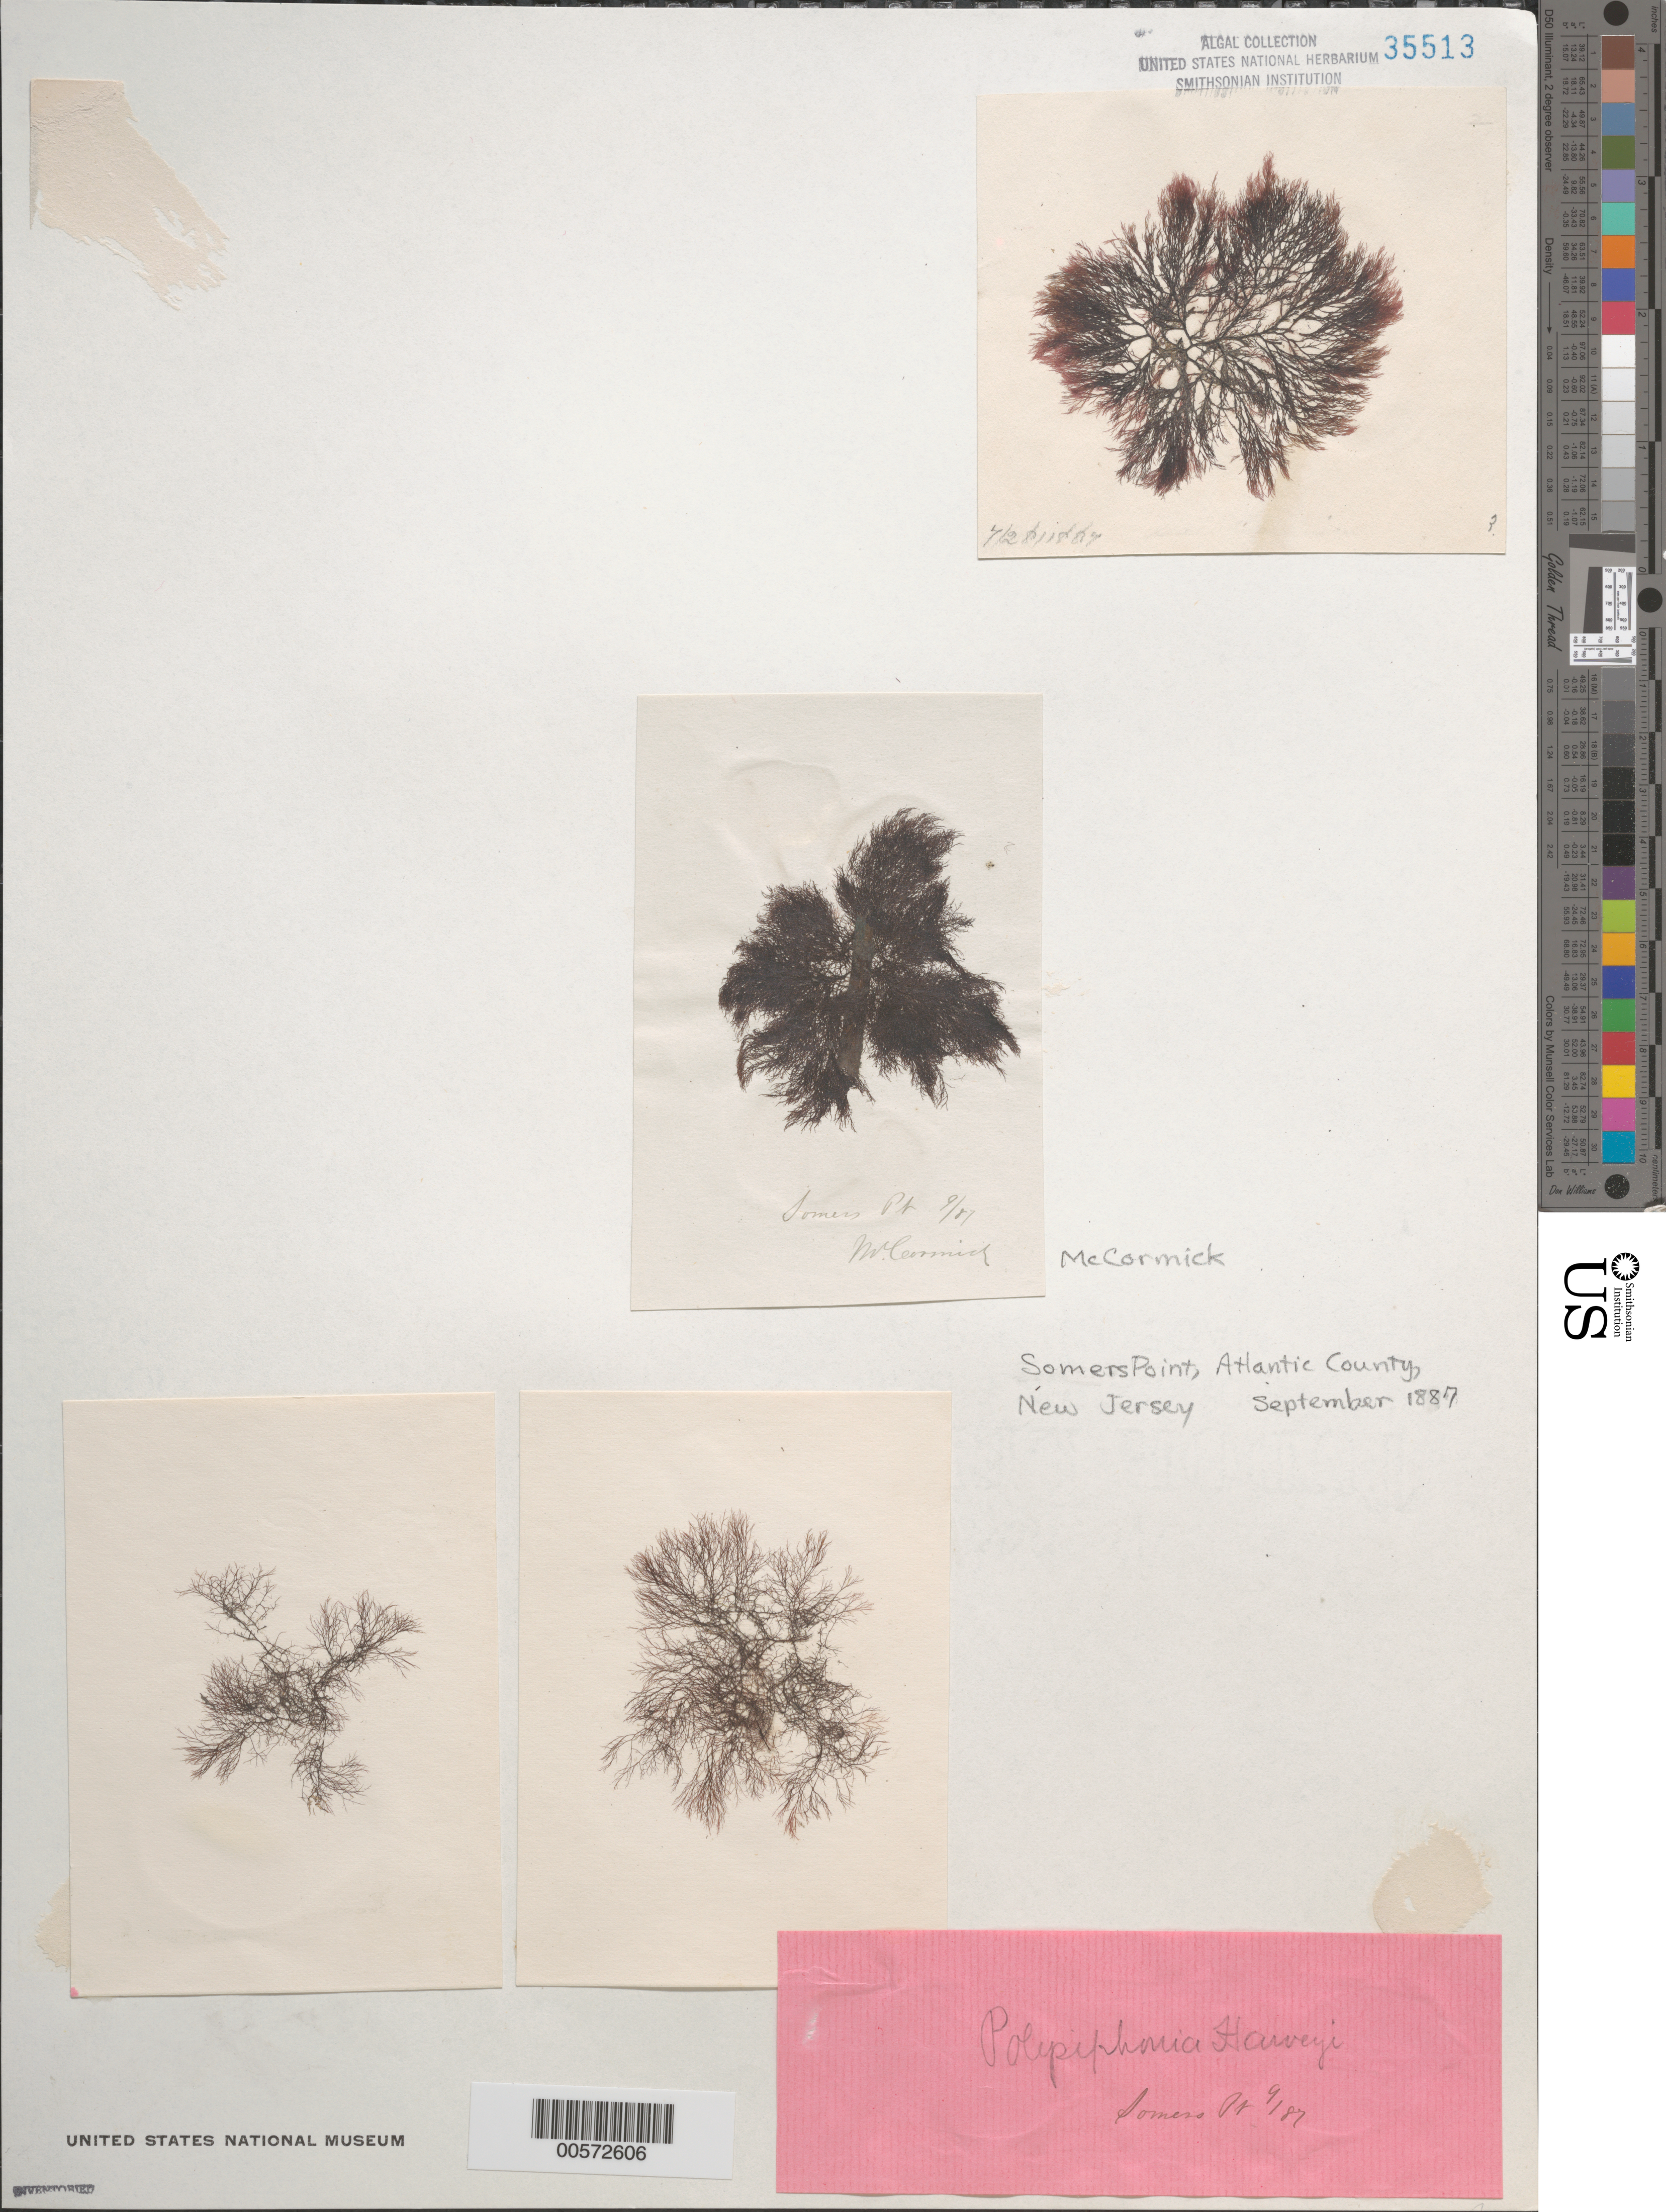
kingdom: Plantae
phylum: Rhodophyta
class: Florideophyceae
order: Ceramiales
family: Rhodomelaceae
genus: Melanothamnus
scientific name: Melanothamnus harveyi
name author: (Bailey) Diaz-Tapia & C.A. Maggs in Diaz-Tapia et al.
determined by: Algae name updating Project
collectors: -. Mccormick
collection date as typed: Sep 1887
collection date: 1887-09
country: United States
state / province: New Jersey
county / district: Atlantic County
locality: Somers Point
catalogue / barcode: US 35513